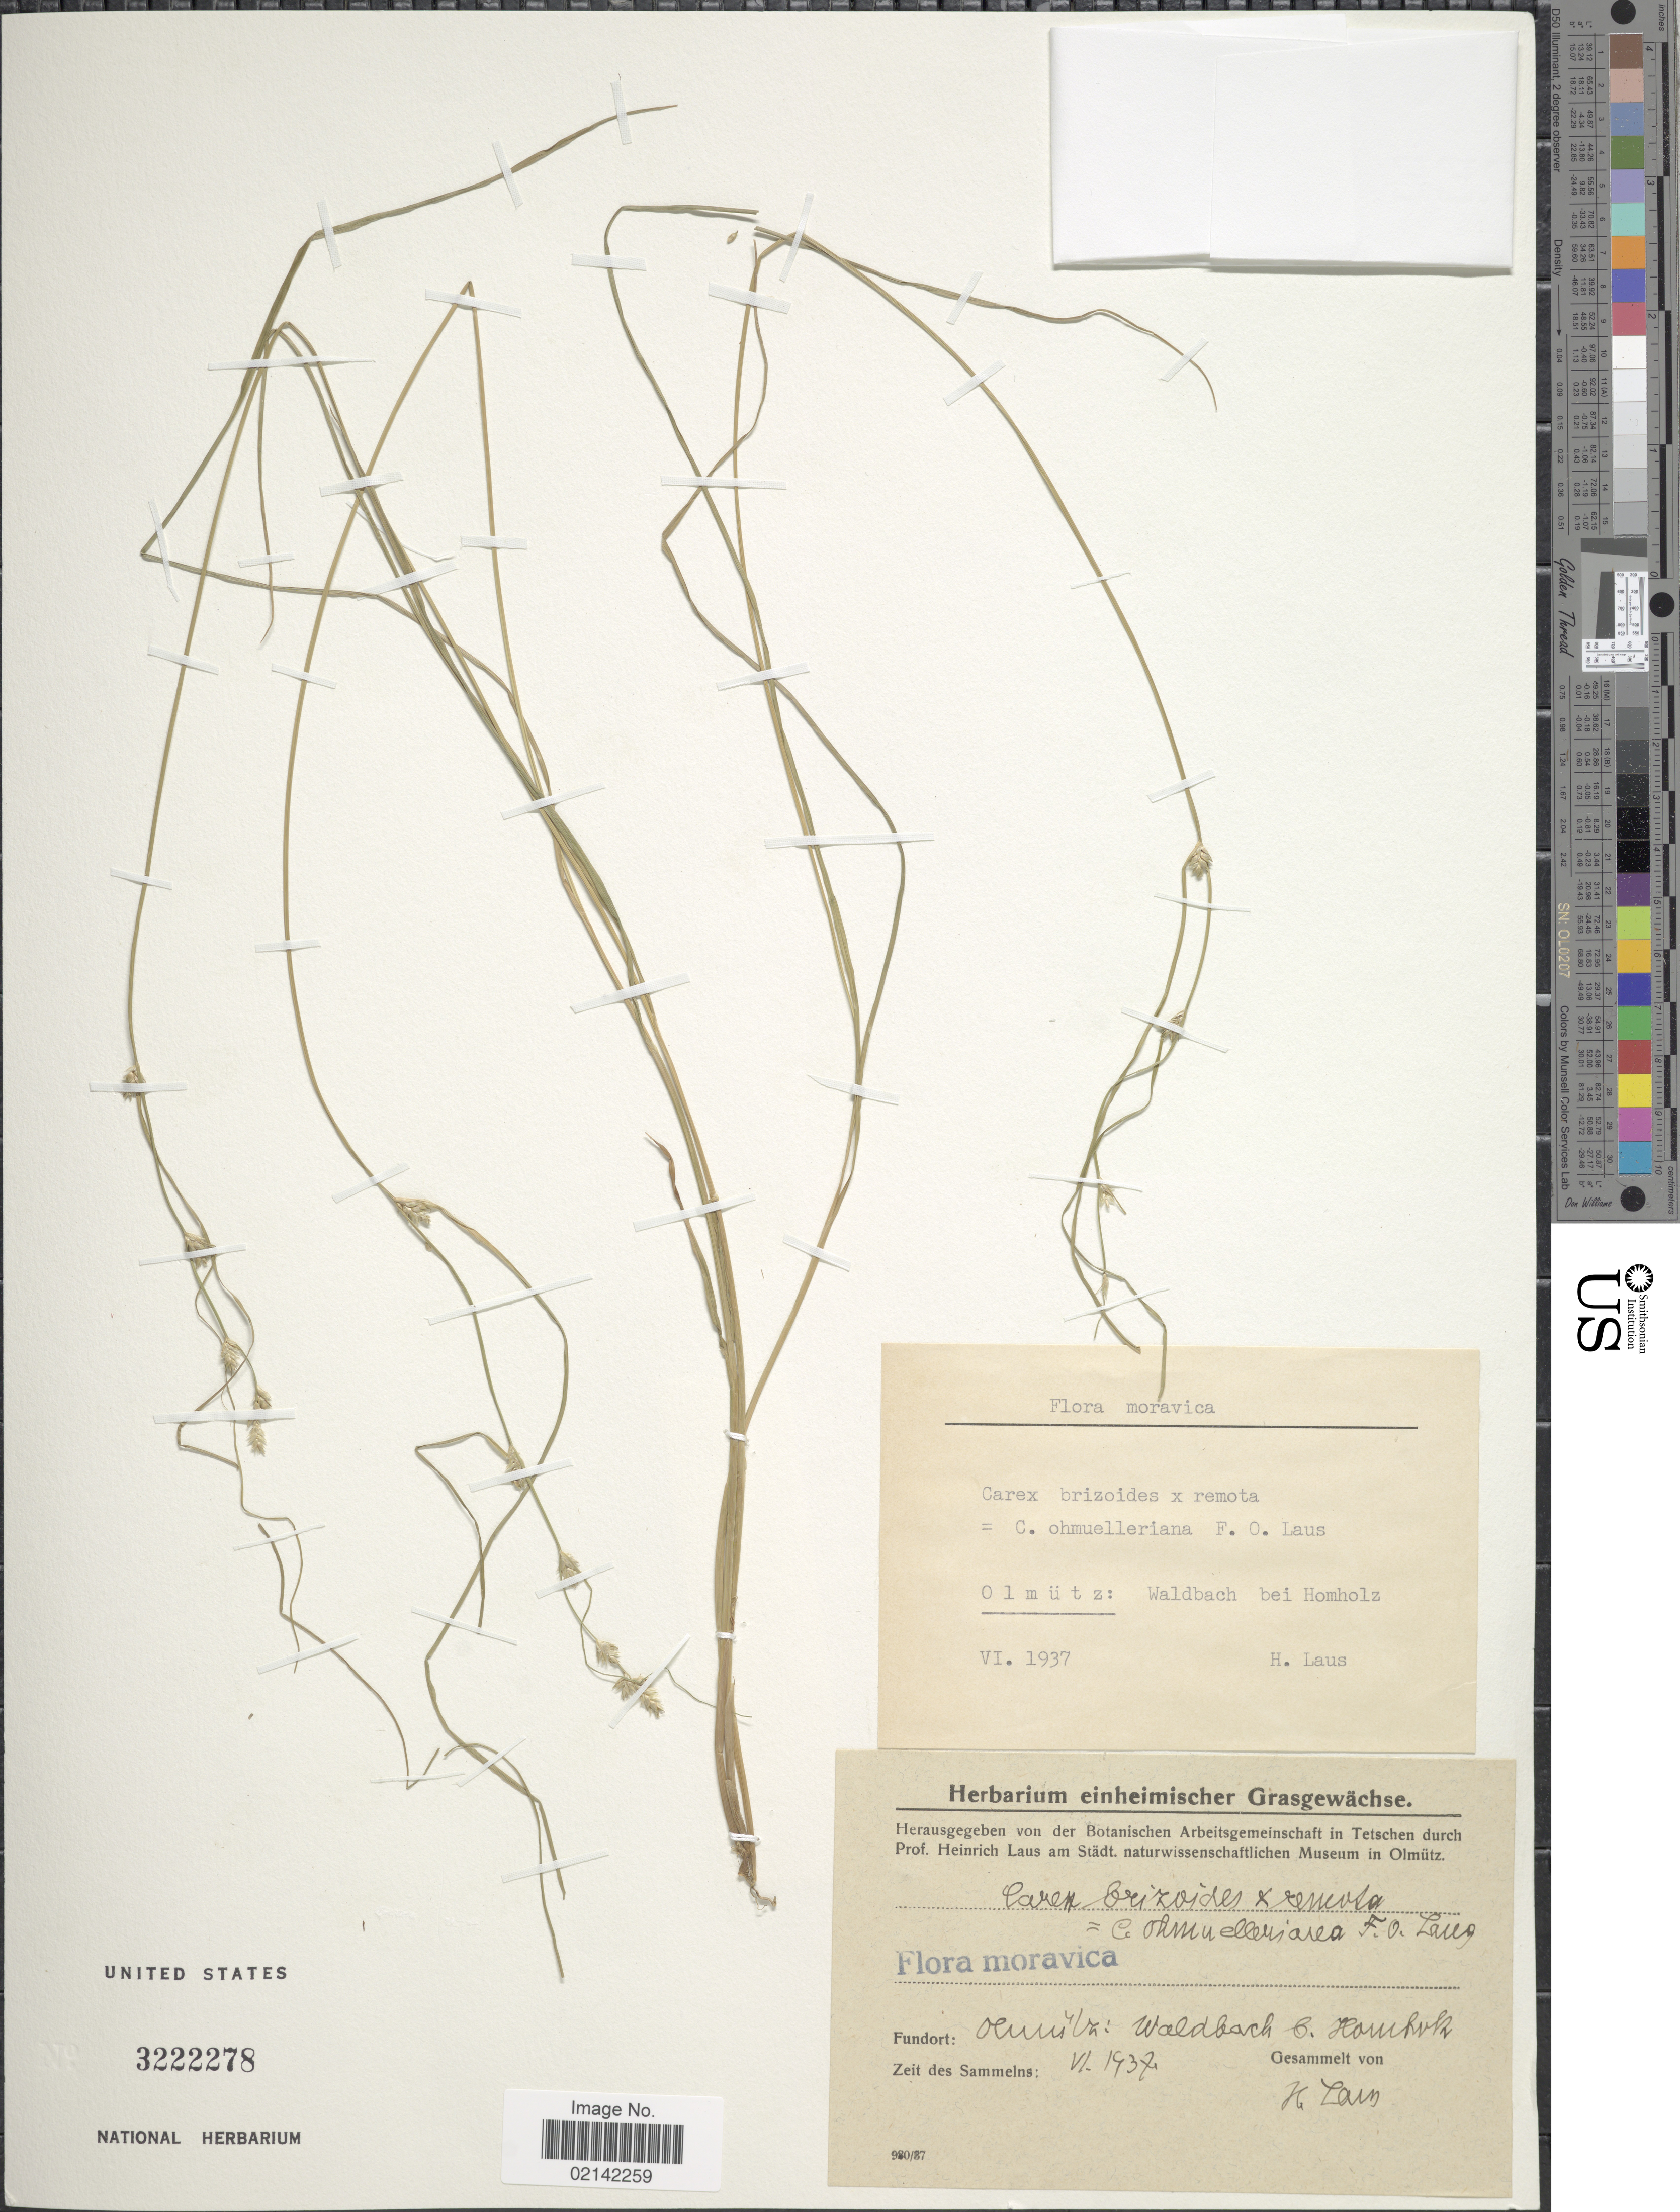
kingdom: Plantae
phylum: Tracheophyta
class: Liliopsida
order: Poales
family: Cyperaceae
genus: Carex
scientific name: Carex brizoides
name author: L.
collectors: H. Laus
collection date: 1937-06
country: Czechia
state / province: Olomouc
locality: Moravica. Olmütz: Waldbach bei Homholz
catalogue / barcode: US 3222278